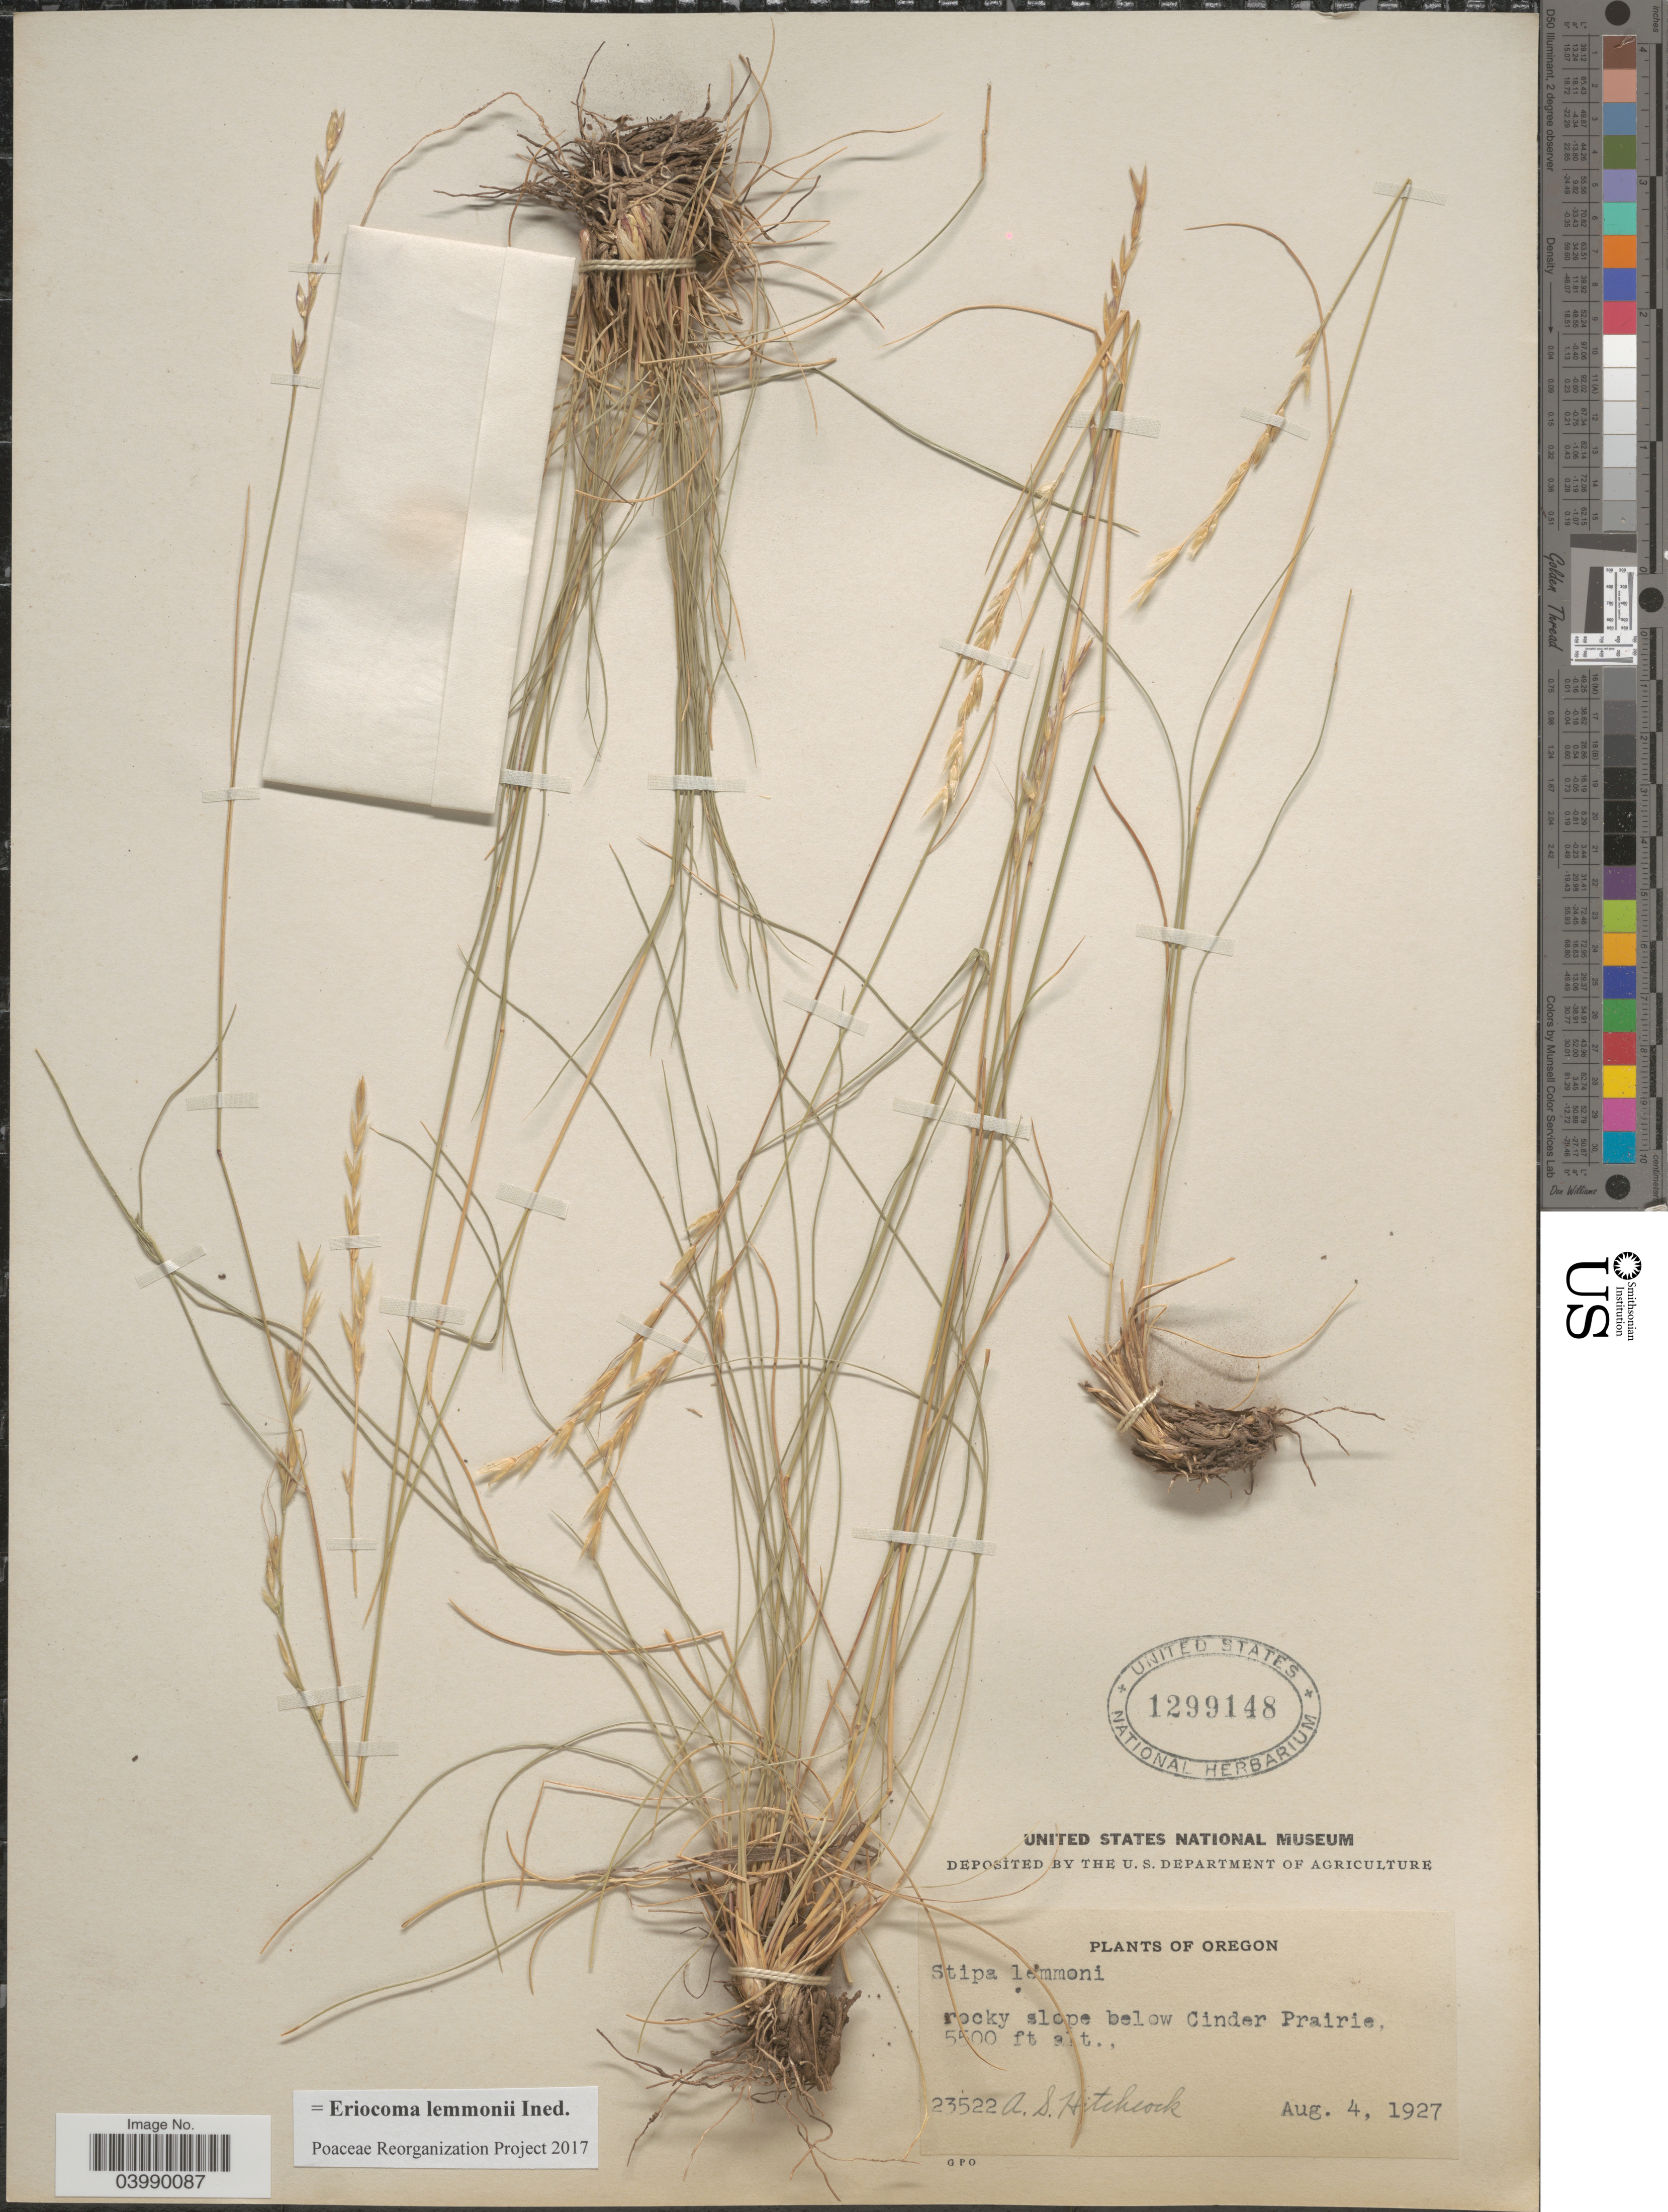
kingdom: Plantae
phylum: Tracheophyta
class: Liliopsida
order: Poales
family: Poaceae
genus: Eriocoma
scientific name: Eriocoma lemmonii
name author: (Vasey) Romasch.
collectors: A. S. Hitchcock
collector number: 23522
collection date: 1927-08-04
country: United States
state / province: Oregon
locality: Rocky slope below Cinder Prairie.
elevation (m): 1676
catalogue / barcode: US 1299148